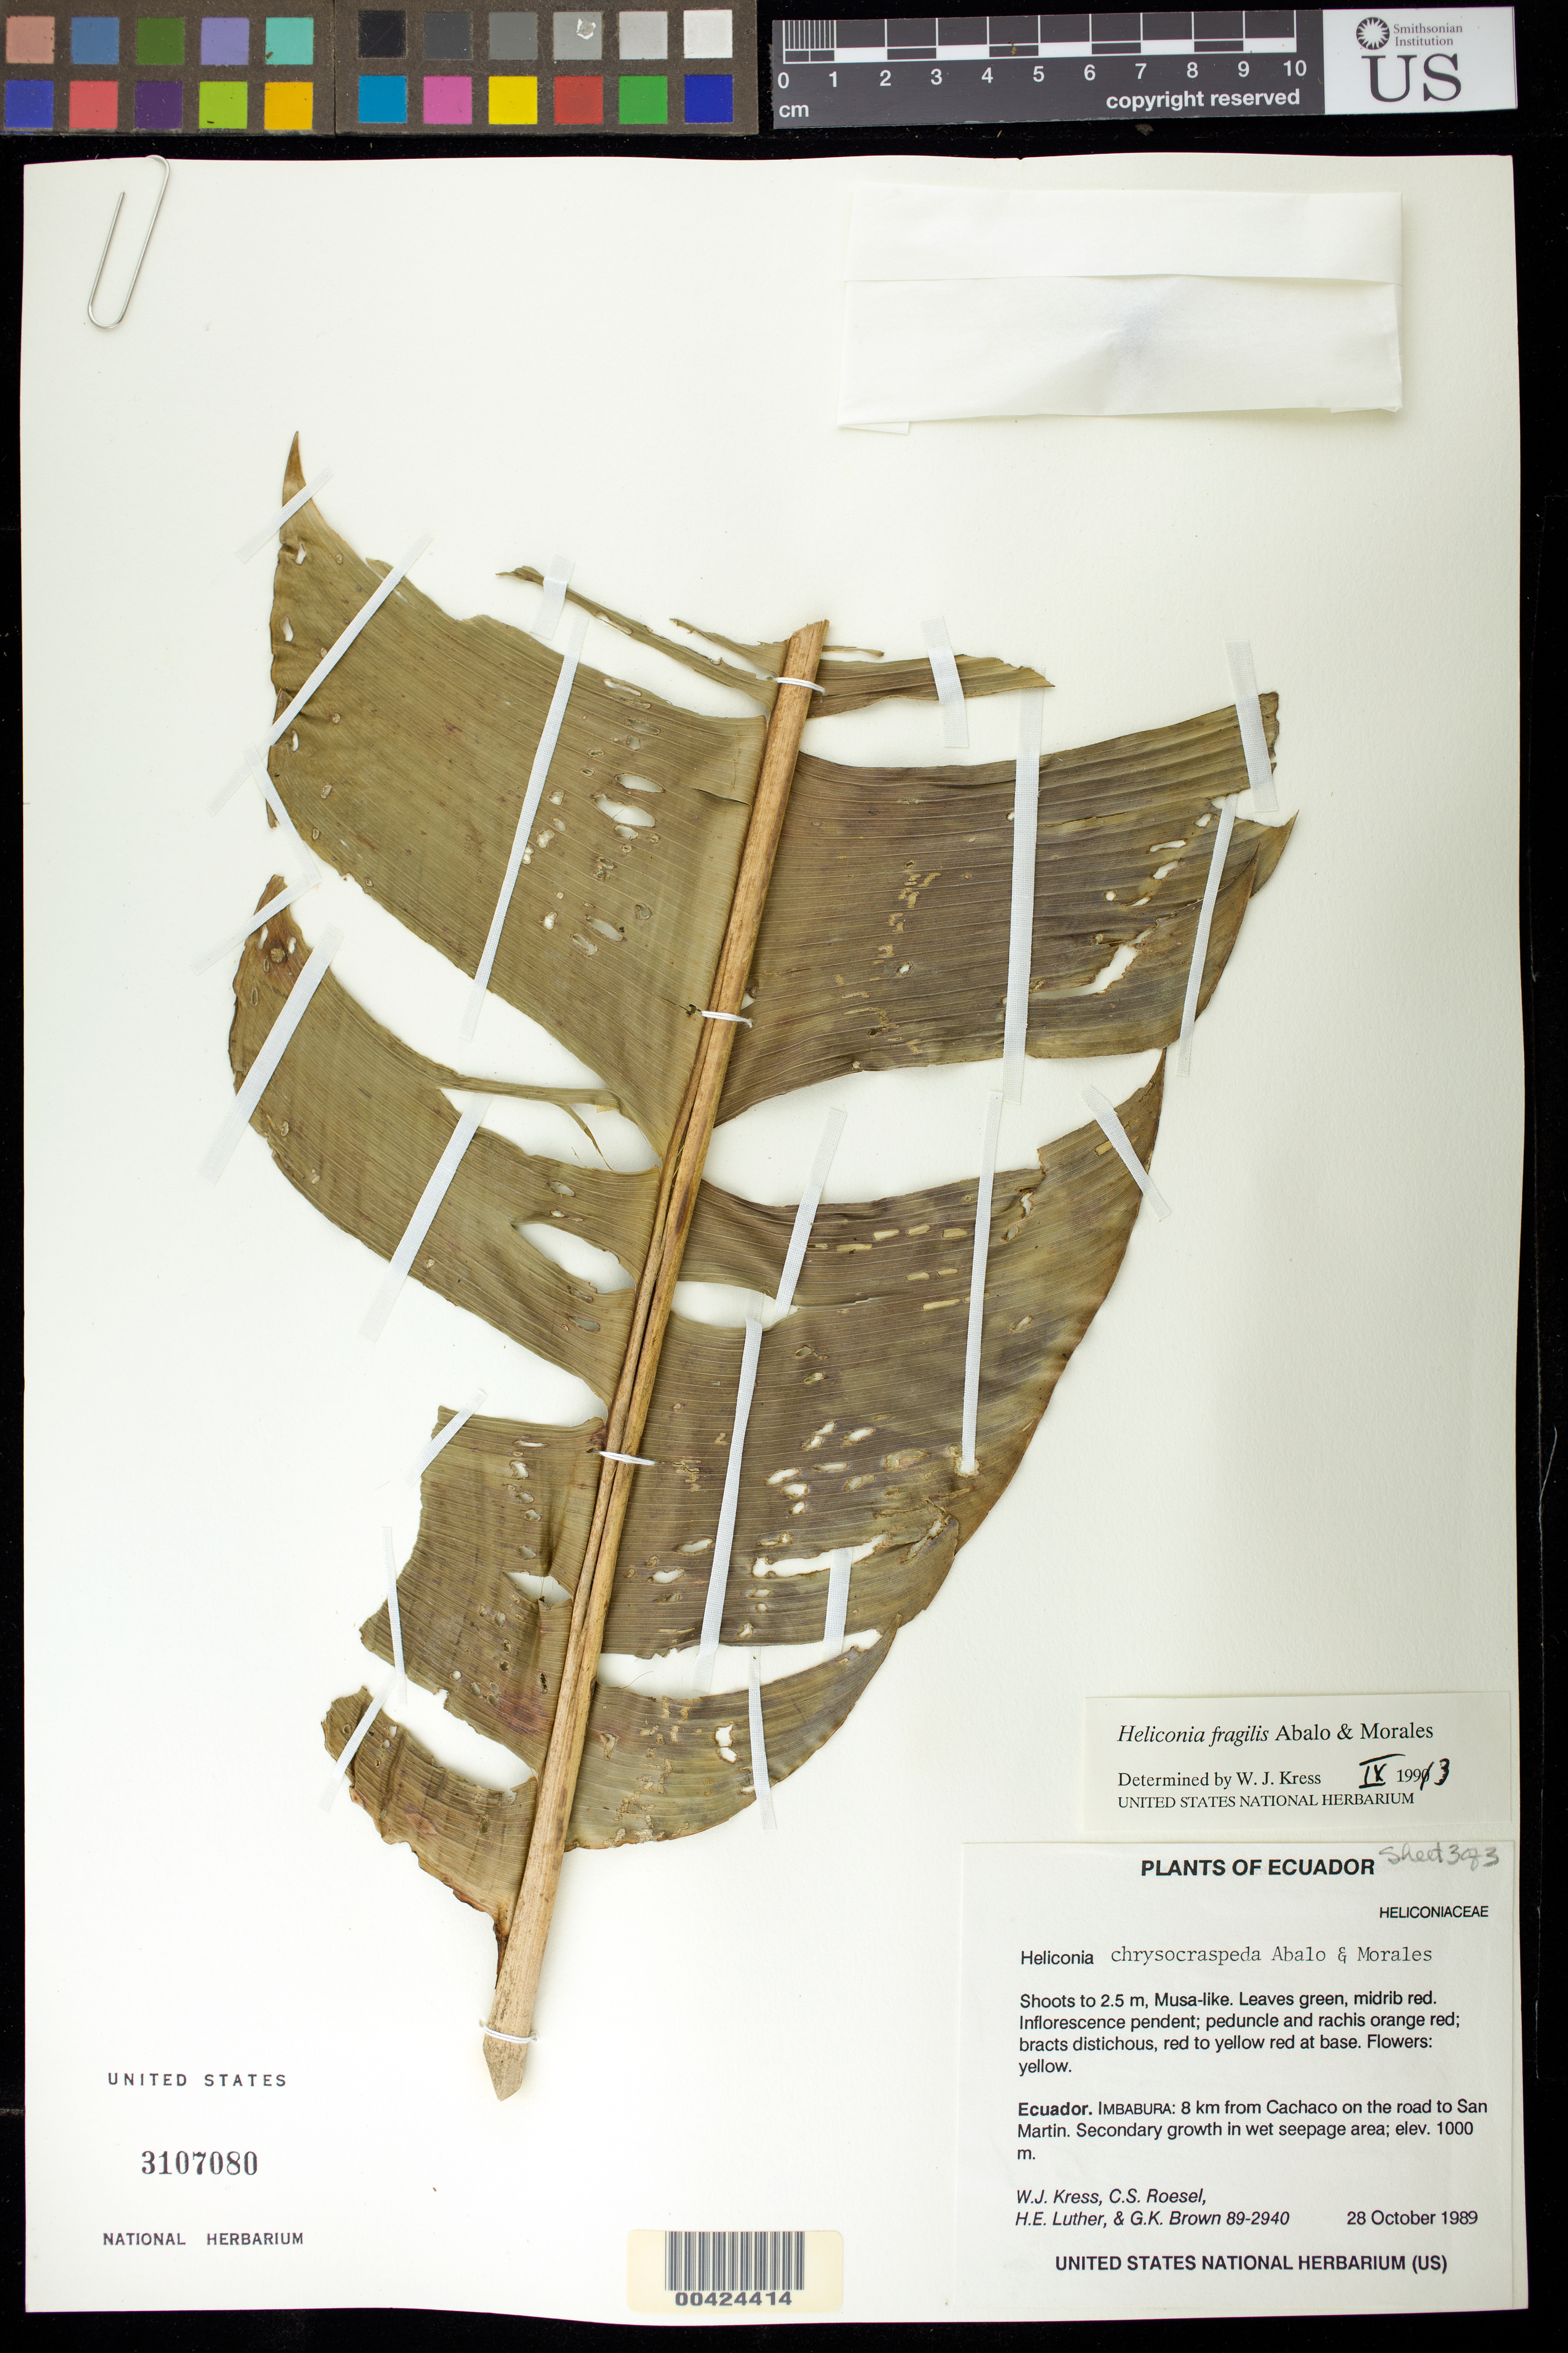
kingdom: Plantae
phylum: Tracheophyta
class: Liliopsida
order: Zingiberales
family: Heliconiaceae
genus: Heliconia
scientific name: Heliconia fragilis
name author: Abalo & G. Morales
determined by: Kress, W. J., (US), Smithsonian Institution - National Museum of Natural History (UNITED STATES)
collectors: W. J. Kress, C. S. Roesel, Harry E. Luther & G. K. Brown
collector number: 89-2940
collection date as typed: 28 Oct 1989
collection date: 1989-10-28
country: Ecuador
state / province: Imbabura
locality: Cachaco, 8 km from; road to San Martin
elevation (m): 1000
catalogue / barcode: US 3107080